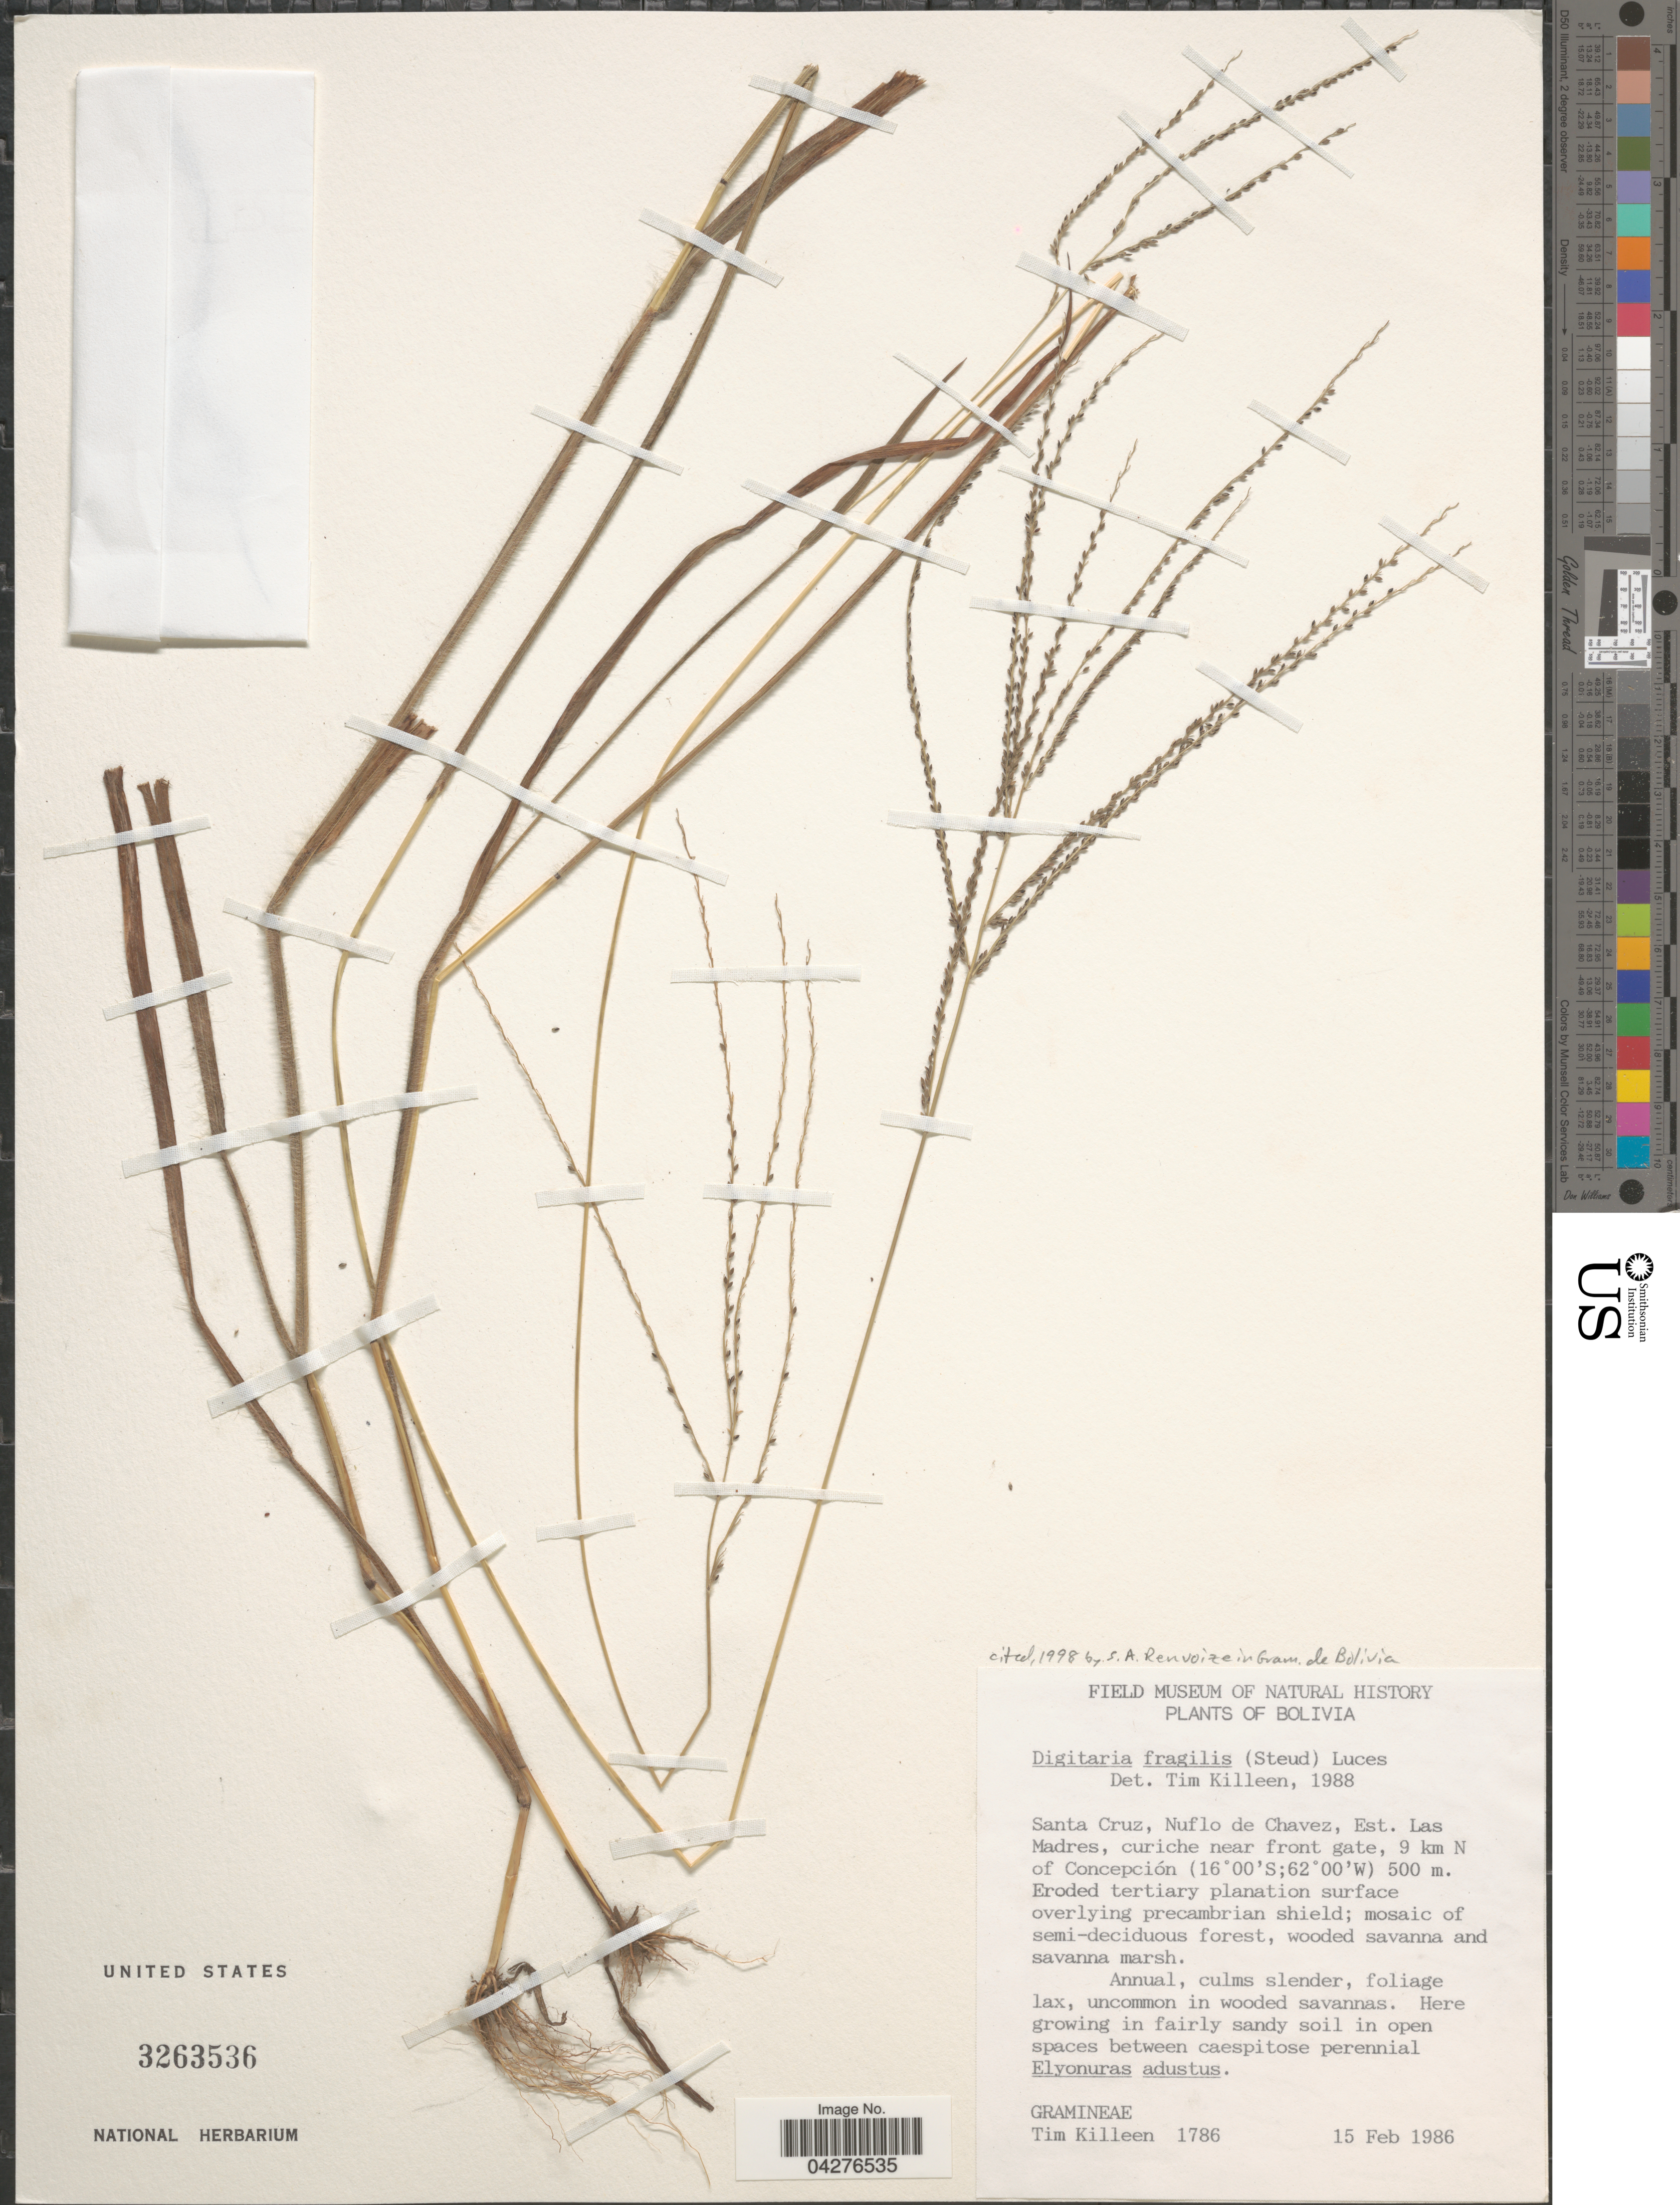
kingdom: Plantae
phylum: Tracheophyta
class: Liliopsida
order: Poales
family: Poaceae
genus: Digitaria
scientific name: Digitaria fragilis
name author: (Steud.) Luces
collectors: T. J. Killeen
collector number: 1786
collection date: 1986-02-15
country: Bolivia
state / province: Santa Cruz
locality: Nuflo de Chavez, Est. Las Madres, curiche near front gate, 9 km N of Concepción.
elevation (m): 500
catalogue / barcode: US 3263536